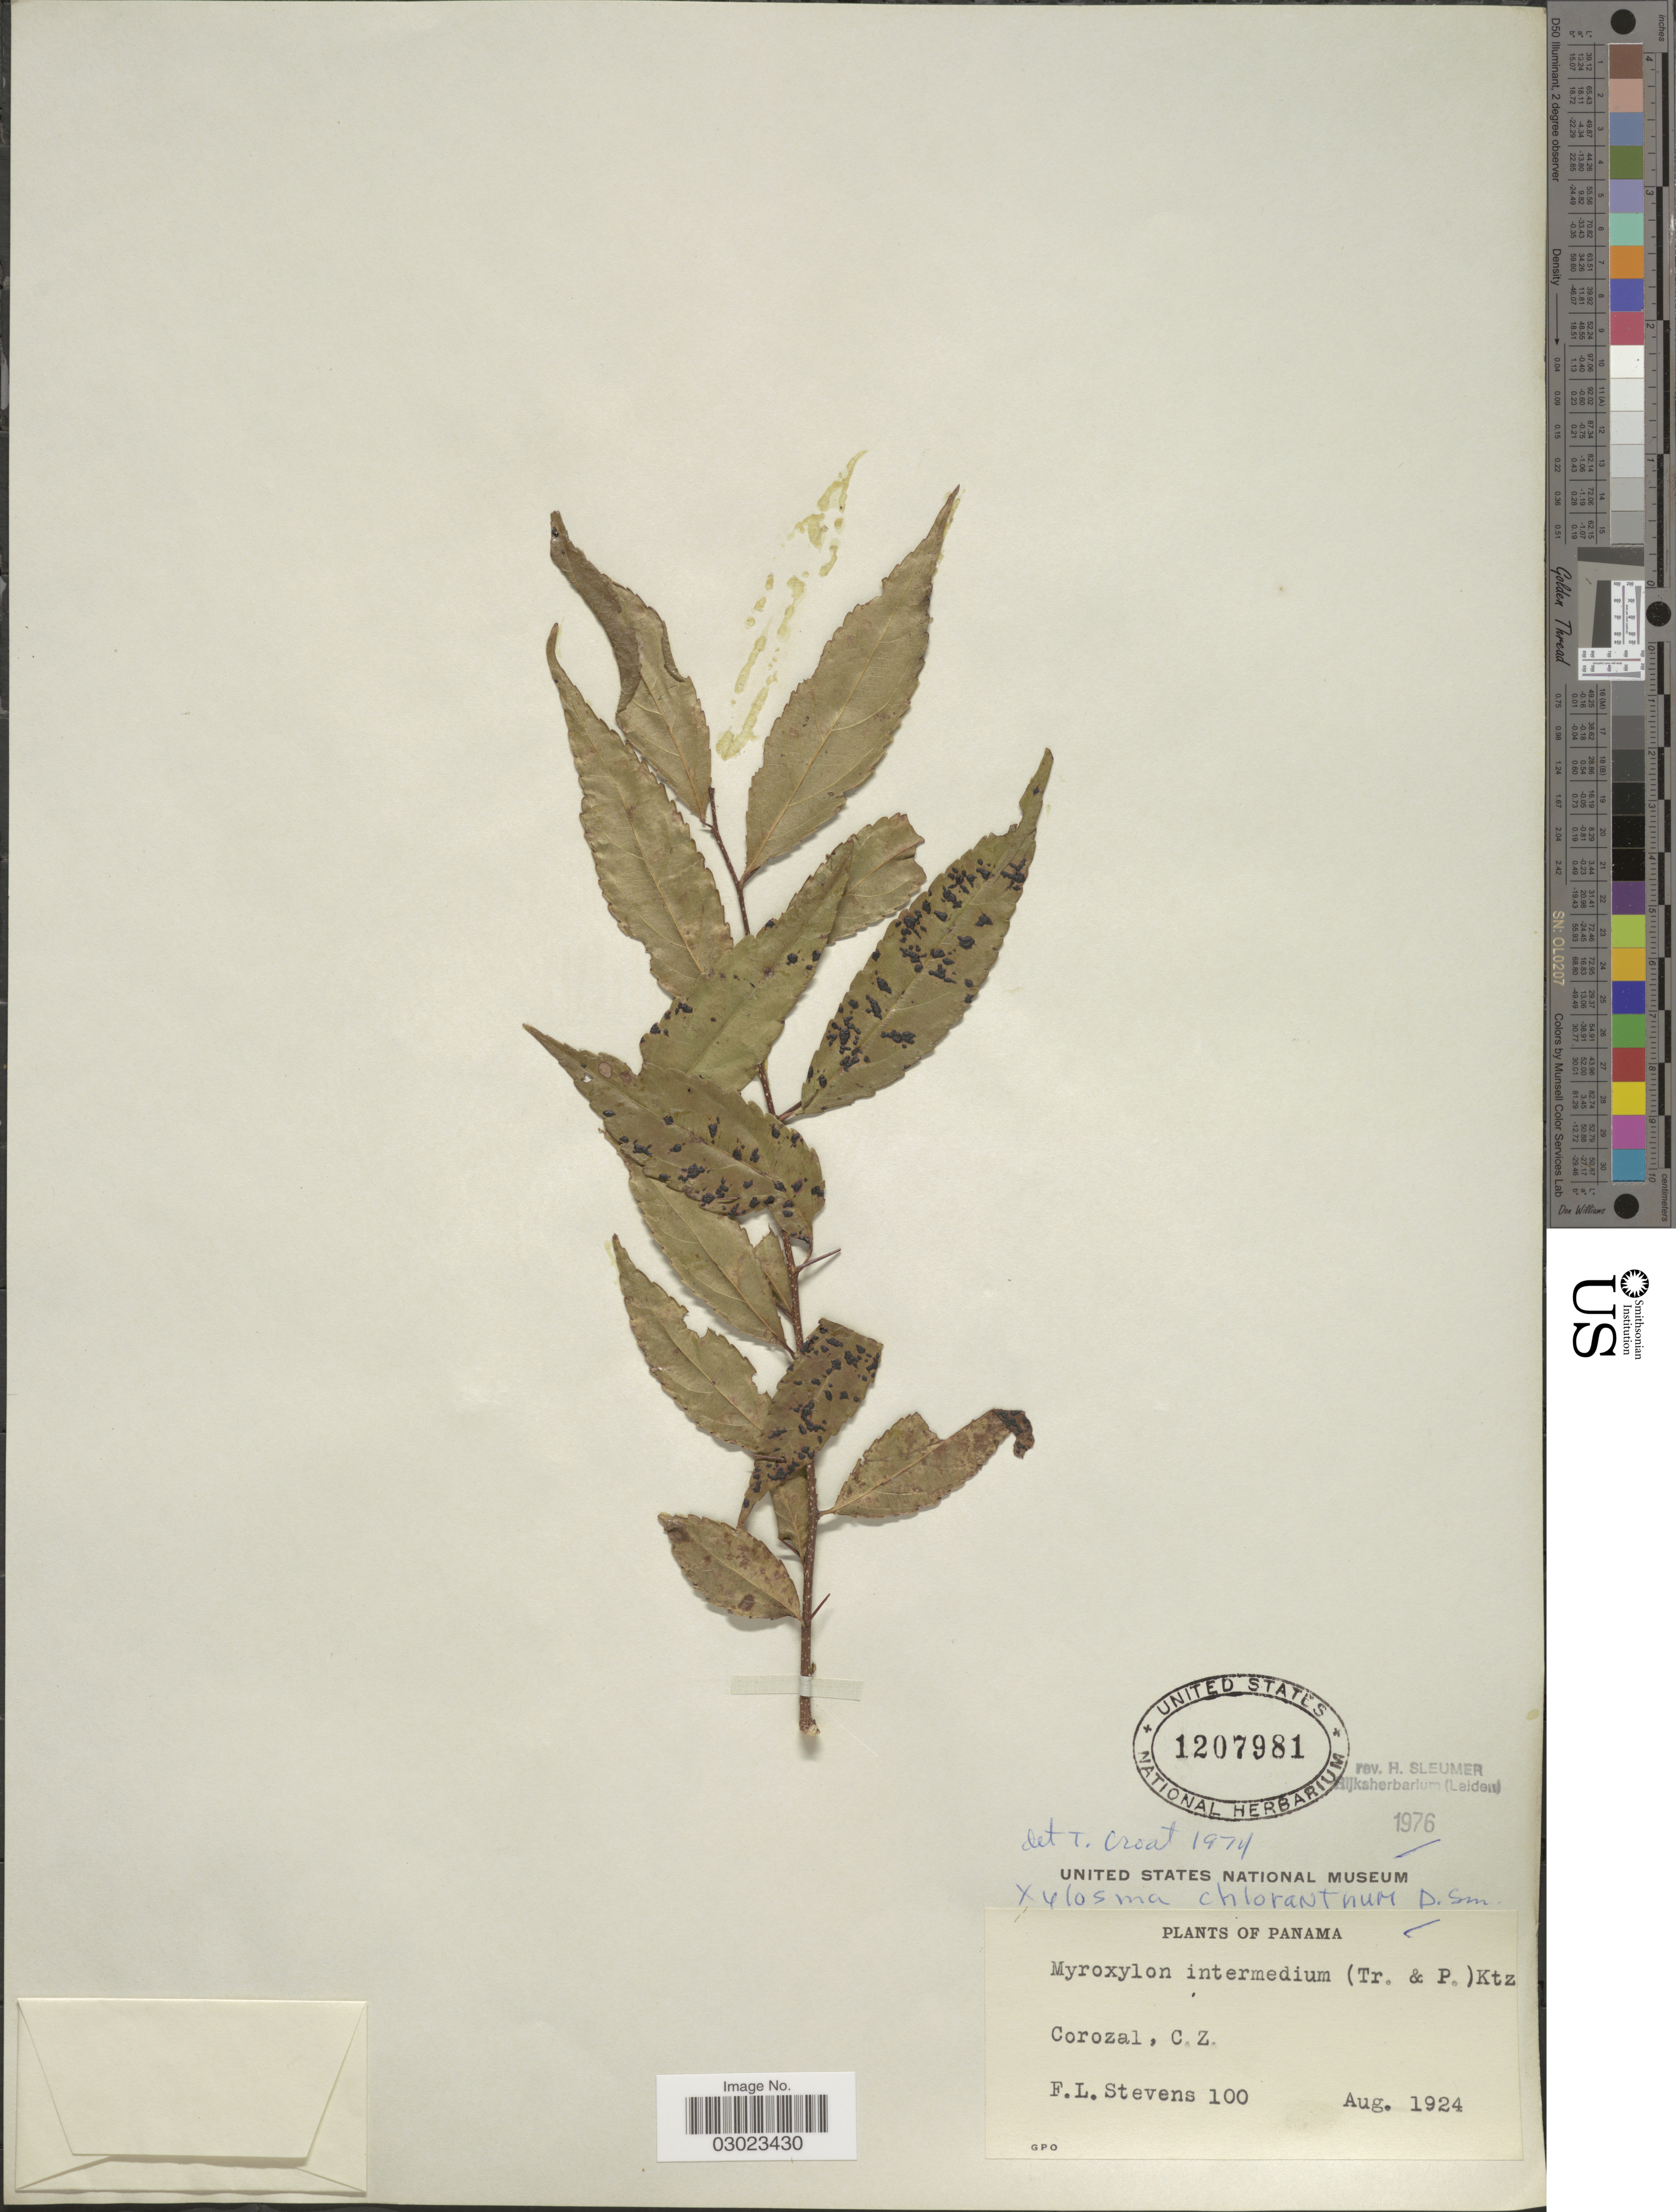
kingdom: Plantae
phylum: Tracheophyta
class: Magnoliopsida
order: Malpighiales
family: Salicaceae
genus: Xylosma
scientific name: Xylosma chlorantha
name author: Donn. Sm.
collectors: F. L. Stevens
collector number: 100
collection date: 1924-08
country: Panama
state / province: Colón / Panamá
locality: Corozal, C.Z.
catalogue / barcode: US 1207981